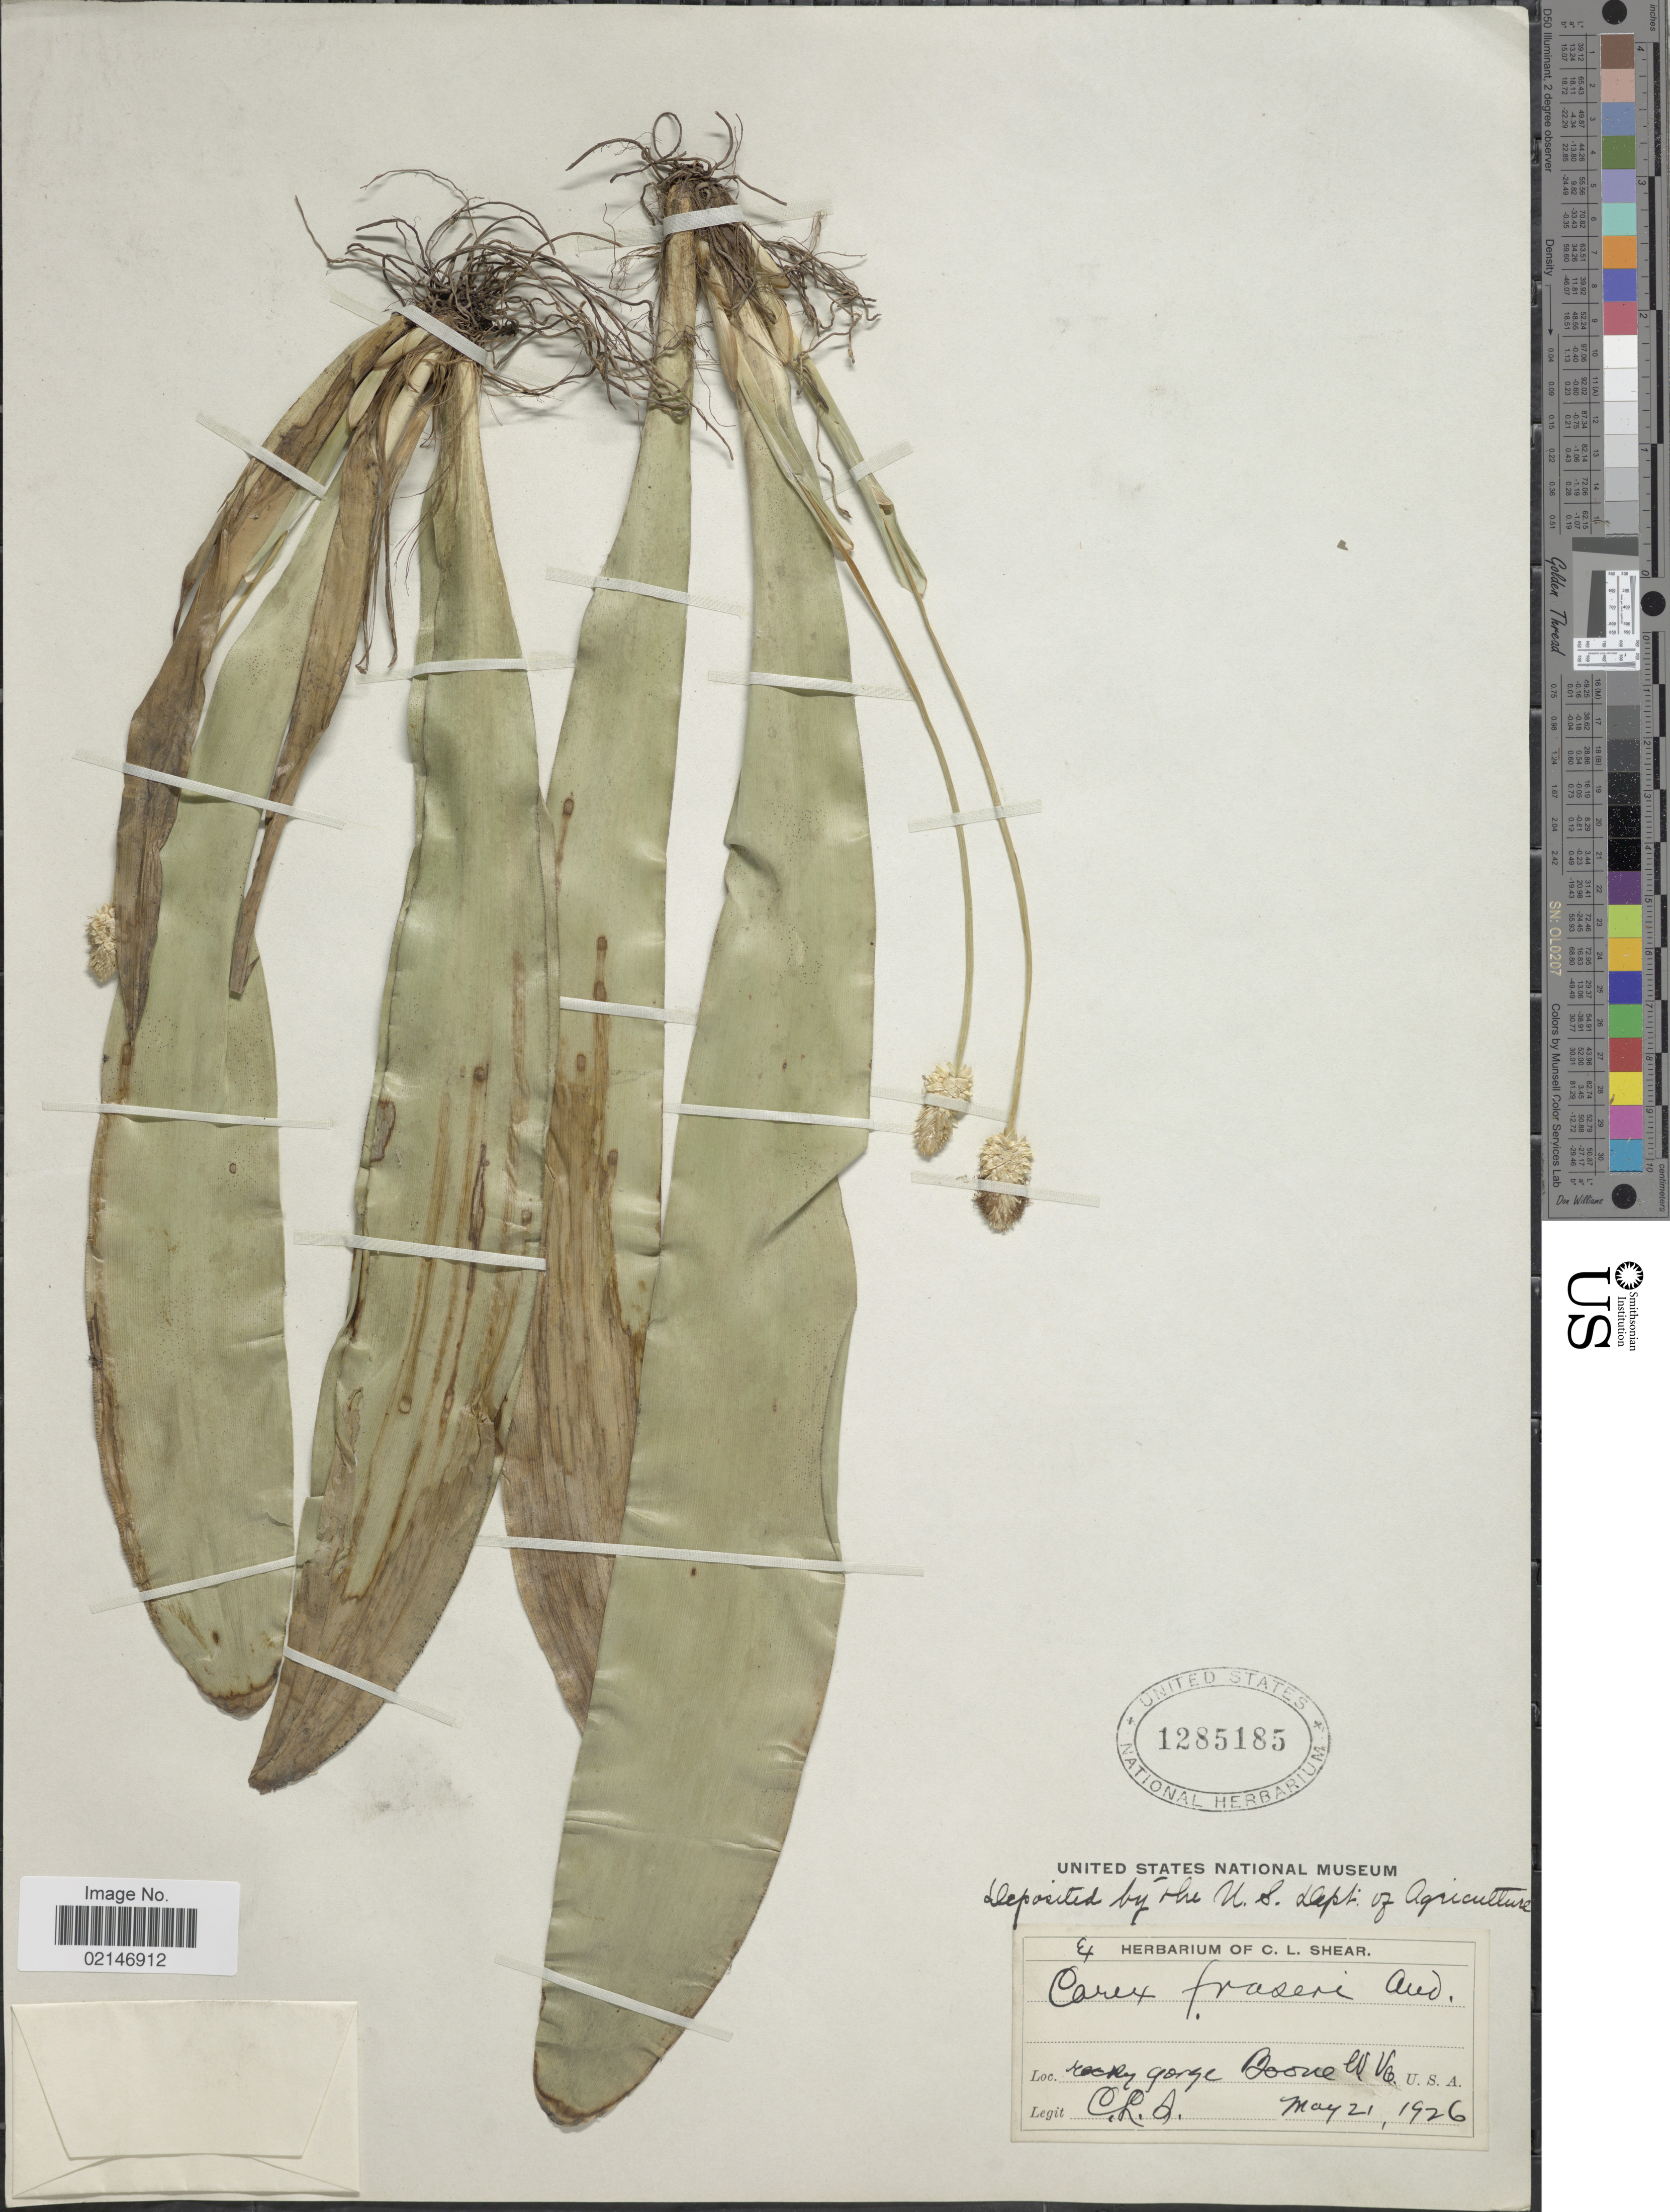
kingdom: Plantae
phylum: Tracheophyta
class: Liliopsida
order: Poales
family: Cyperaceae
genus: Carex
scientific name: Carex fraseriana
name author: Ker Gawl.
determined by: Strong, Mark T., (BOT), Smithsonian Institution - National Museum of Natural History (UNITED STATES)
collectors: C. L. Shear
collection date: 1926-05-21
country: United States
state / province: West Virginia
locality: Rocky gorge, Boone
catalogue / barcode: US 1285185